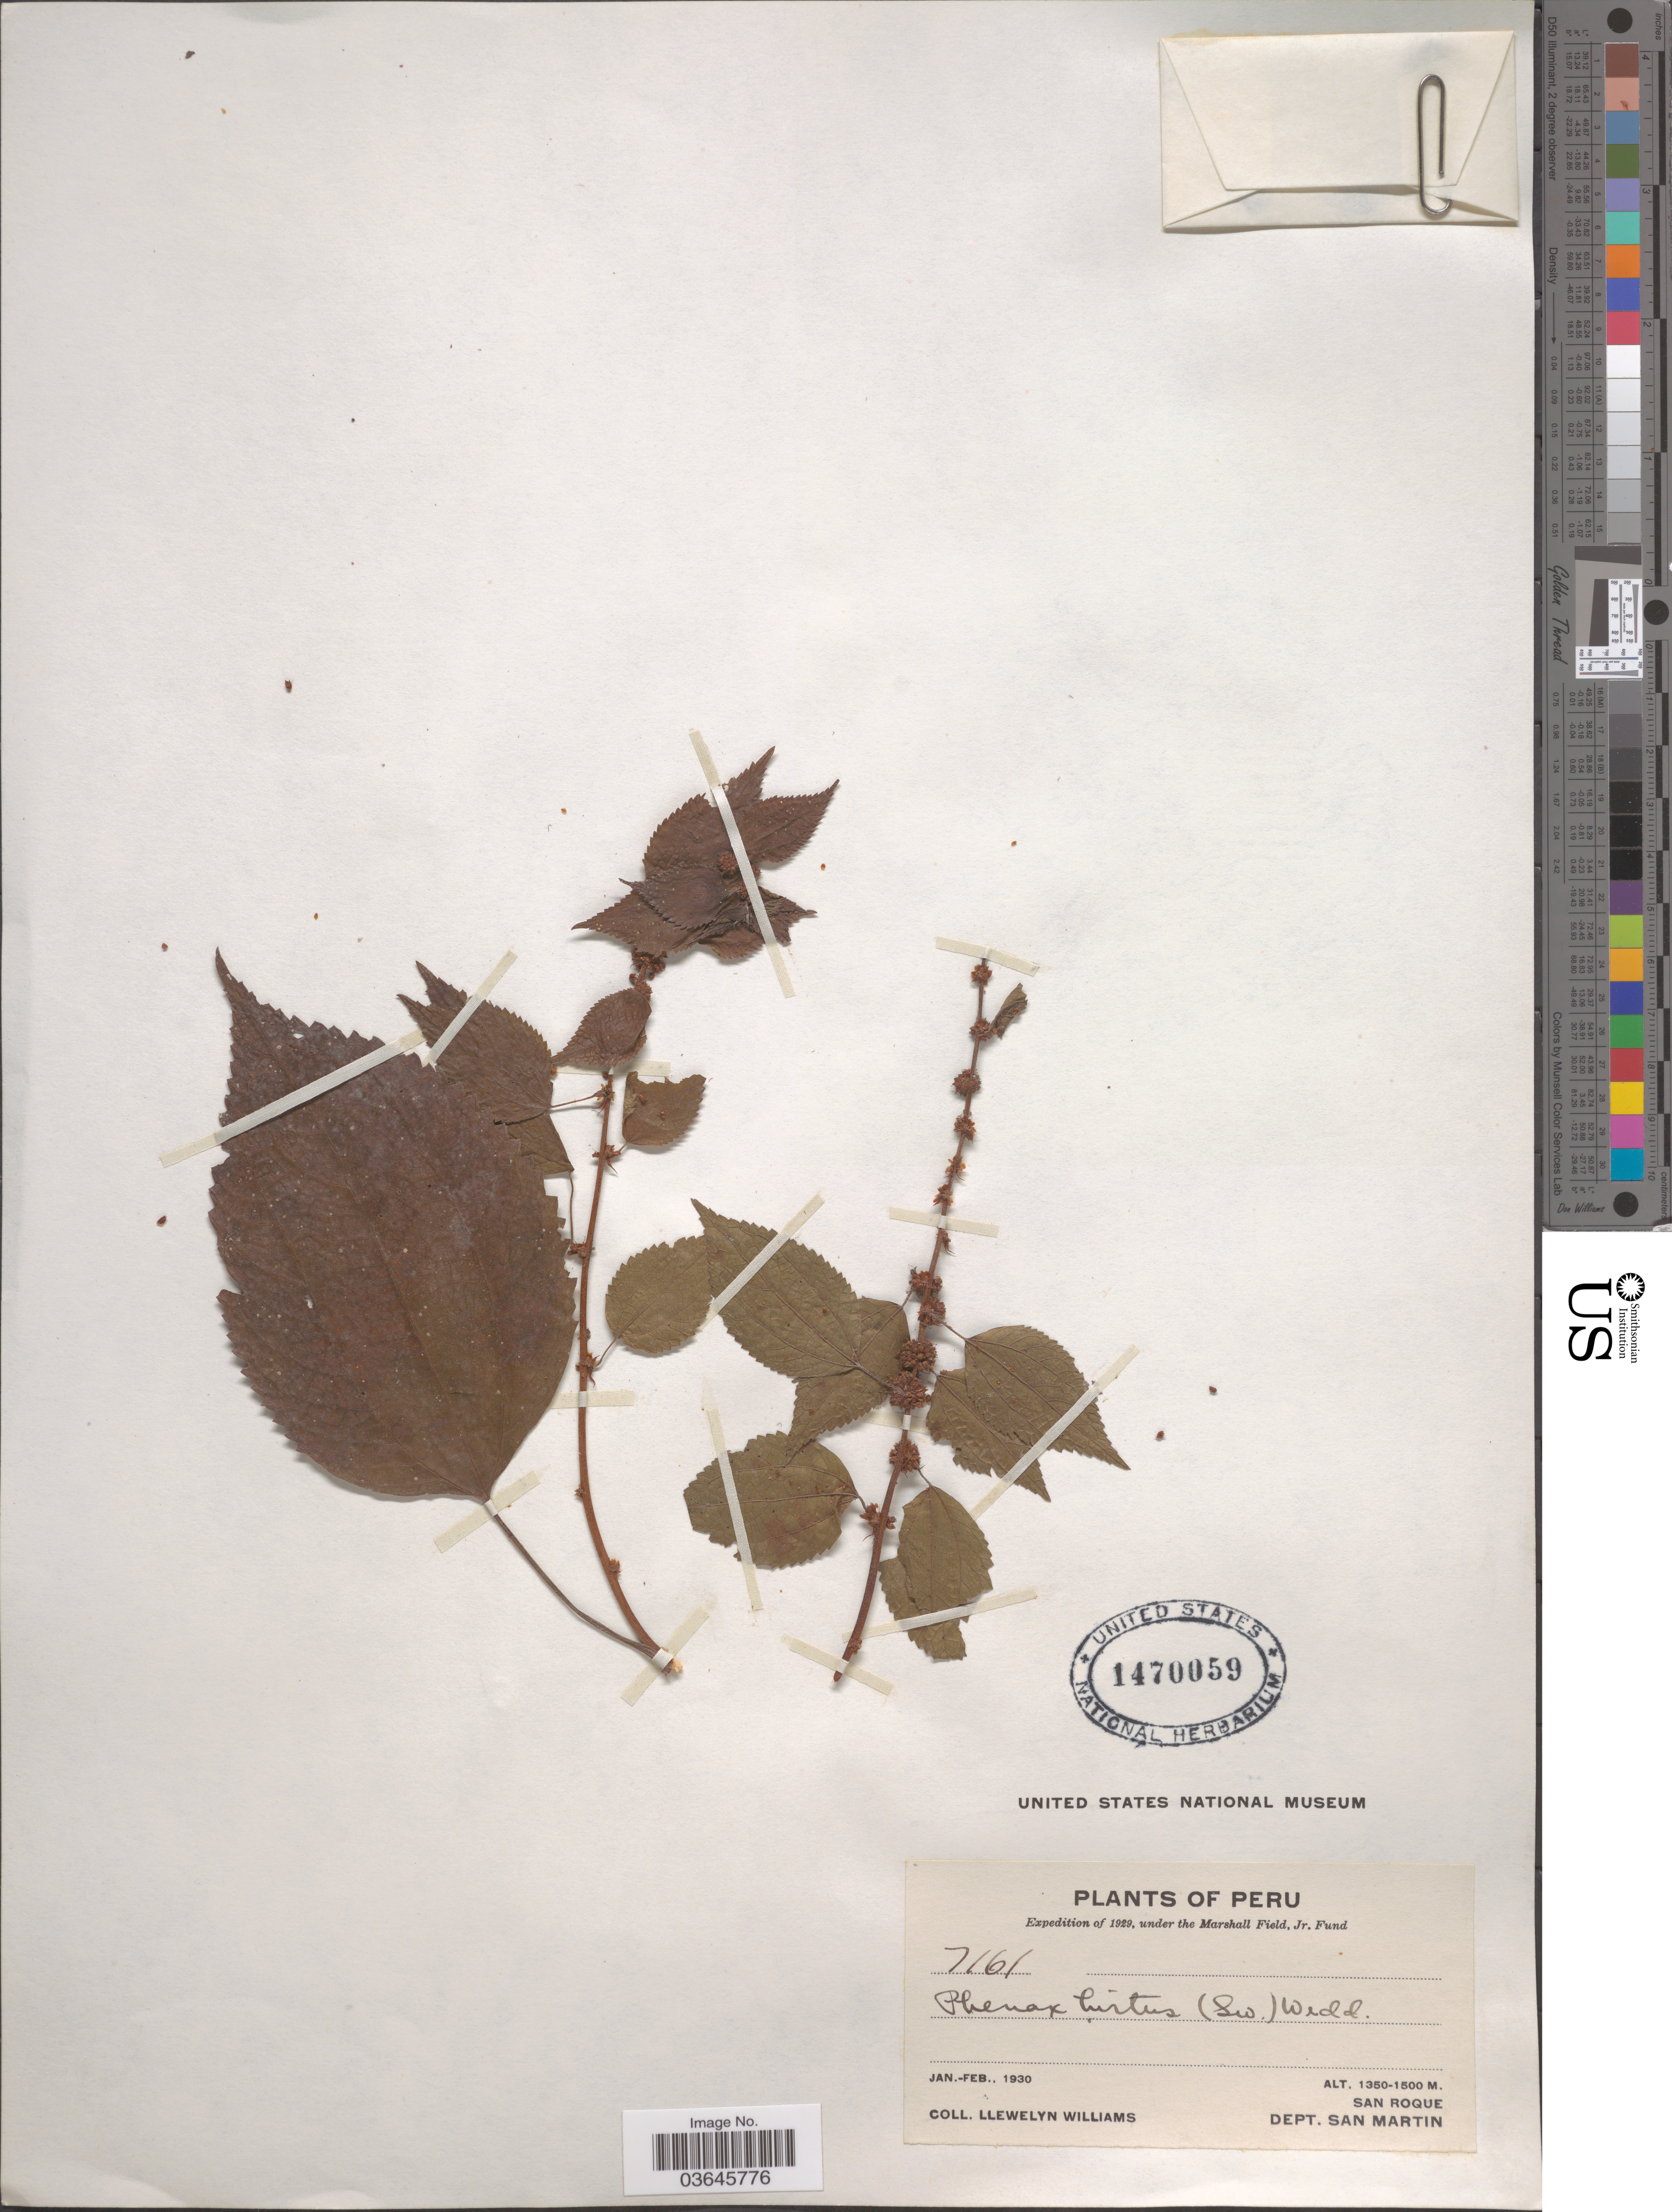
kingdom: Plantae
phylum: Tracheophyta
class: Magnoliopsida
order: Rosales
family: Urticaceae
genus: Phenax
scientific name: Phenax hirtus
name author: (Sw.) Wedd.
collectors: Ll. Williams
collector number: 7161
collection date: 1930-01/1930-02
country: Peru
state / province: San Martín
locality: San Roque. Dept. San Martin.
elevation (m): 1350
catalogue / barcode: US 1470059